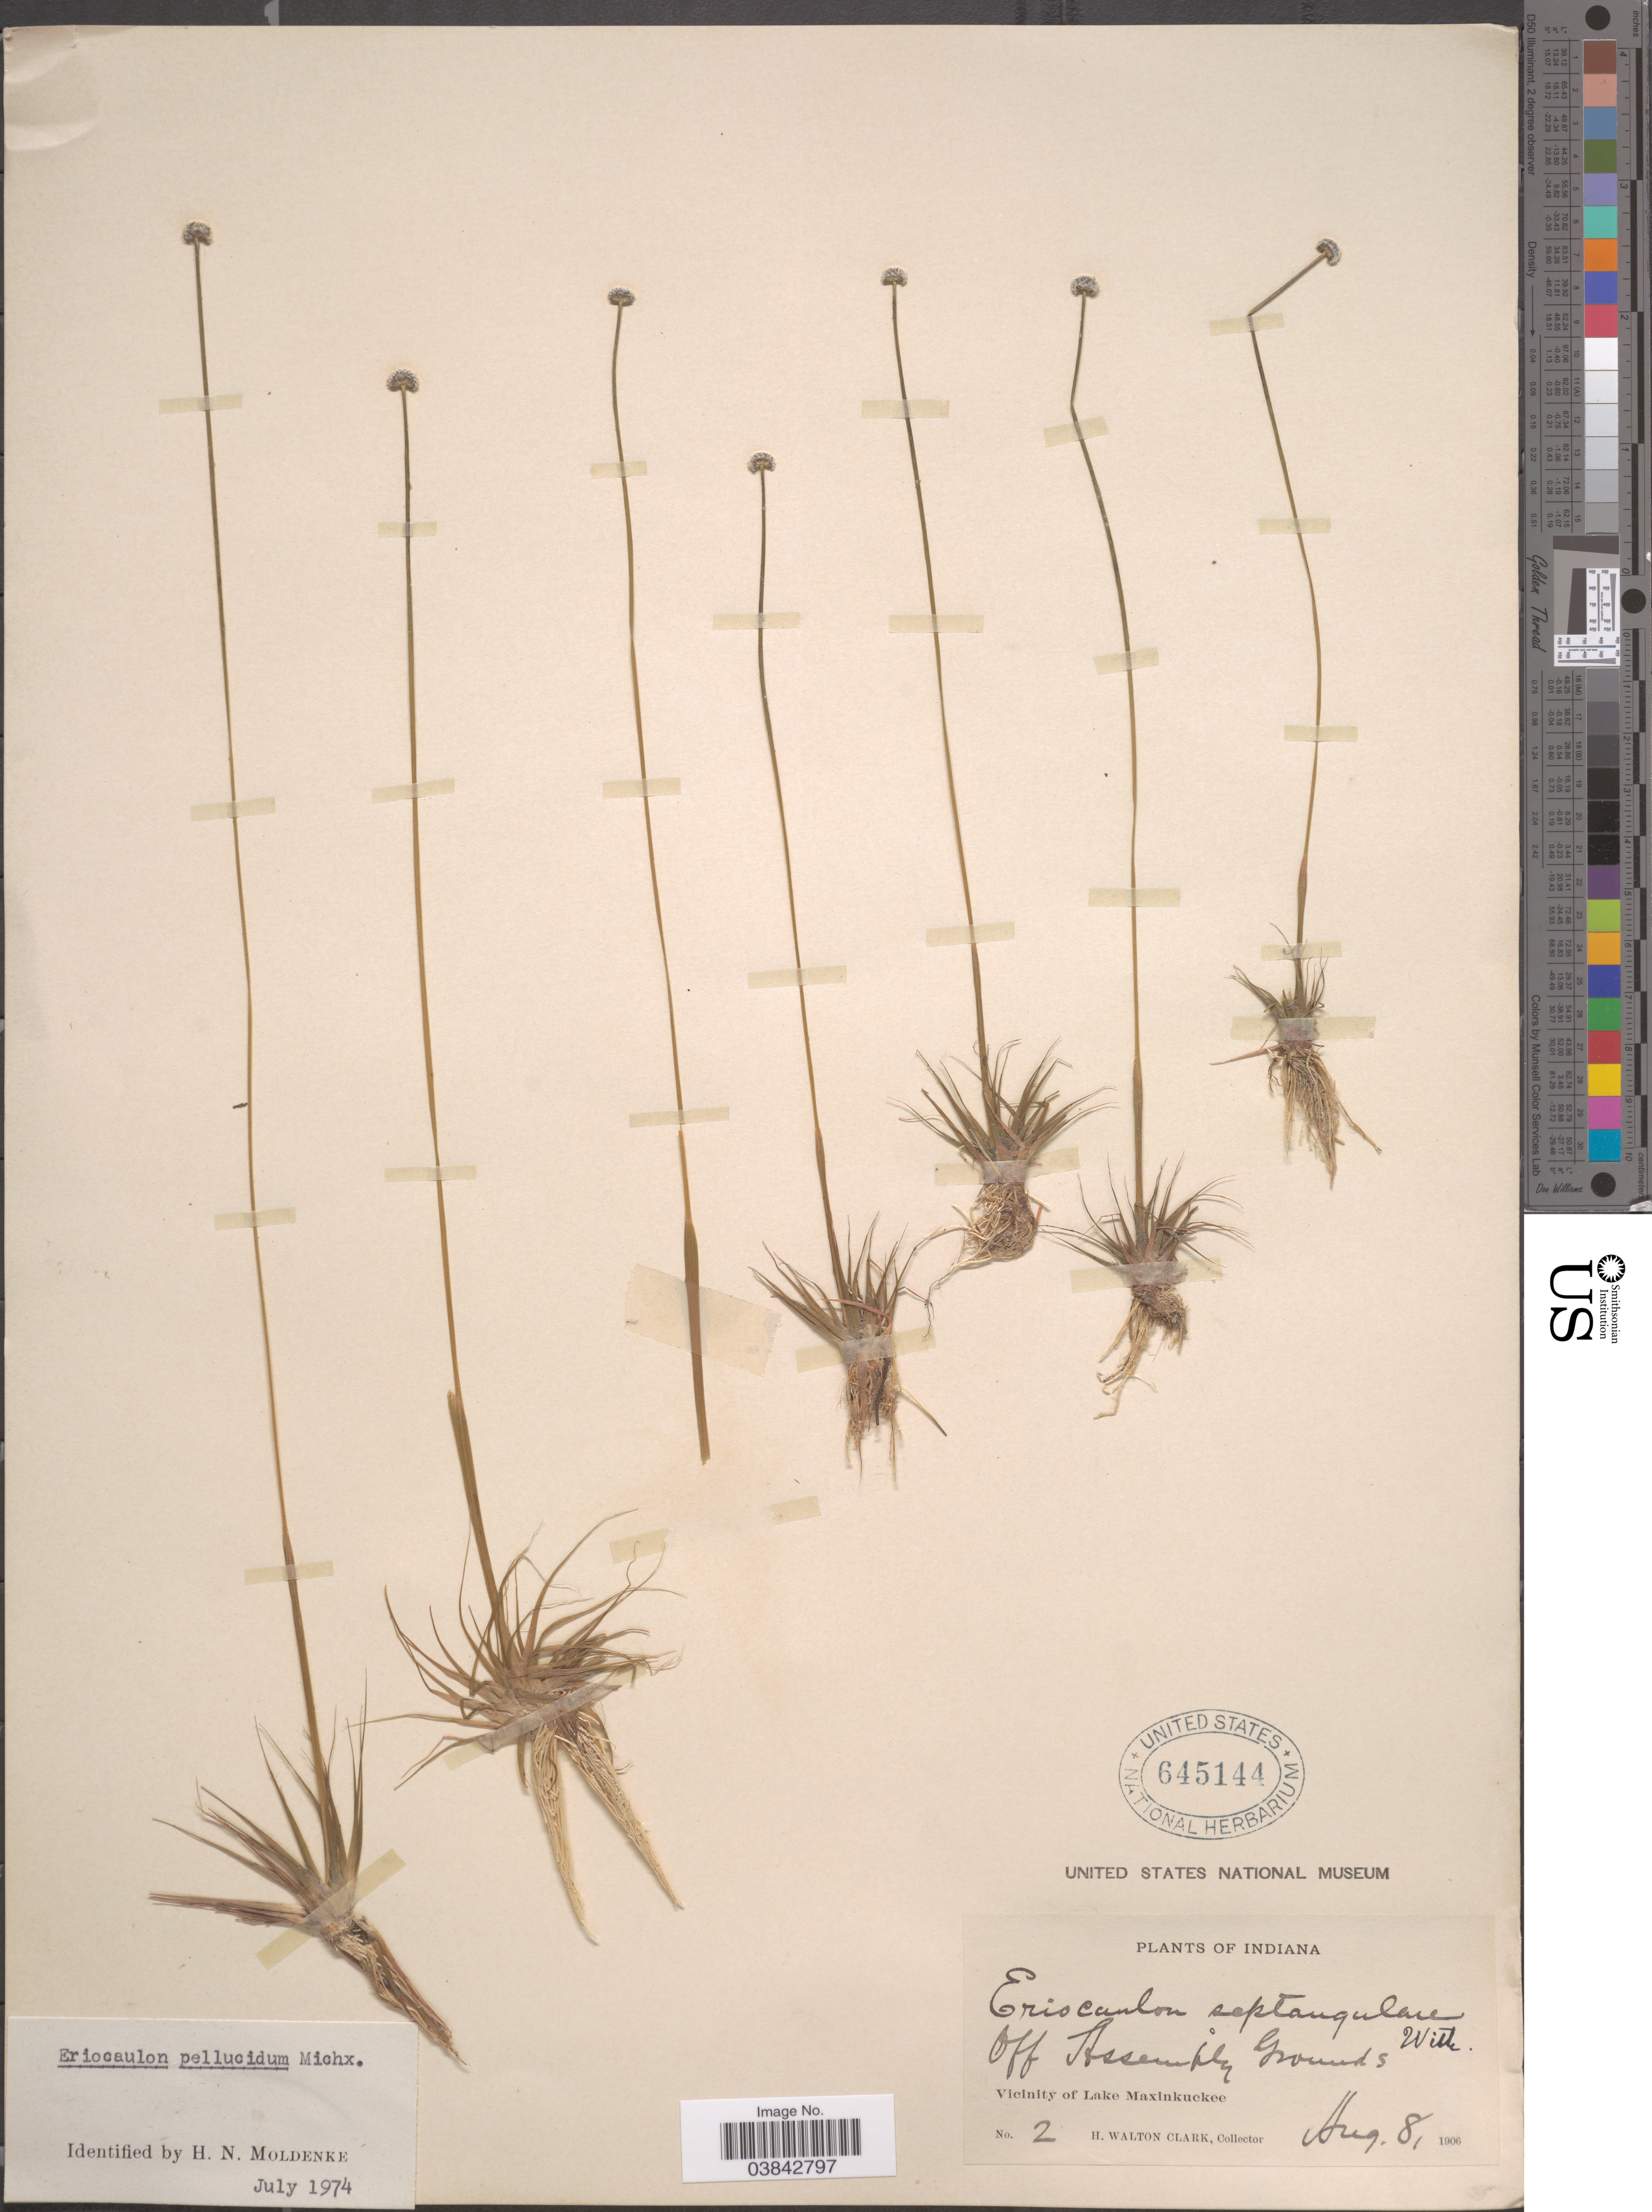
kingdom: Plantae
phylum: Tracheophyta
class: Liliopsida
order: Poales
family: Eriocaulaceae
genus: Eriocaulon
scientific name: Eriocaulon aquaticum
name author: (Hill) Druce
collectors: H. W. Clark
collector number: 2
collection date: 1906-08-08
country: United States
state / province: Indiana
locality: Off Assembly Grounds. Vicinity of Lake Maxinkuckee.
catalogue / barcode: US 645144